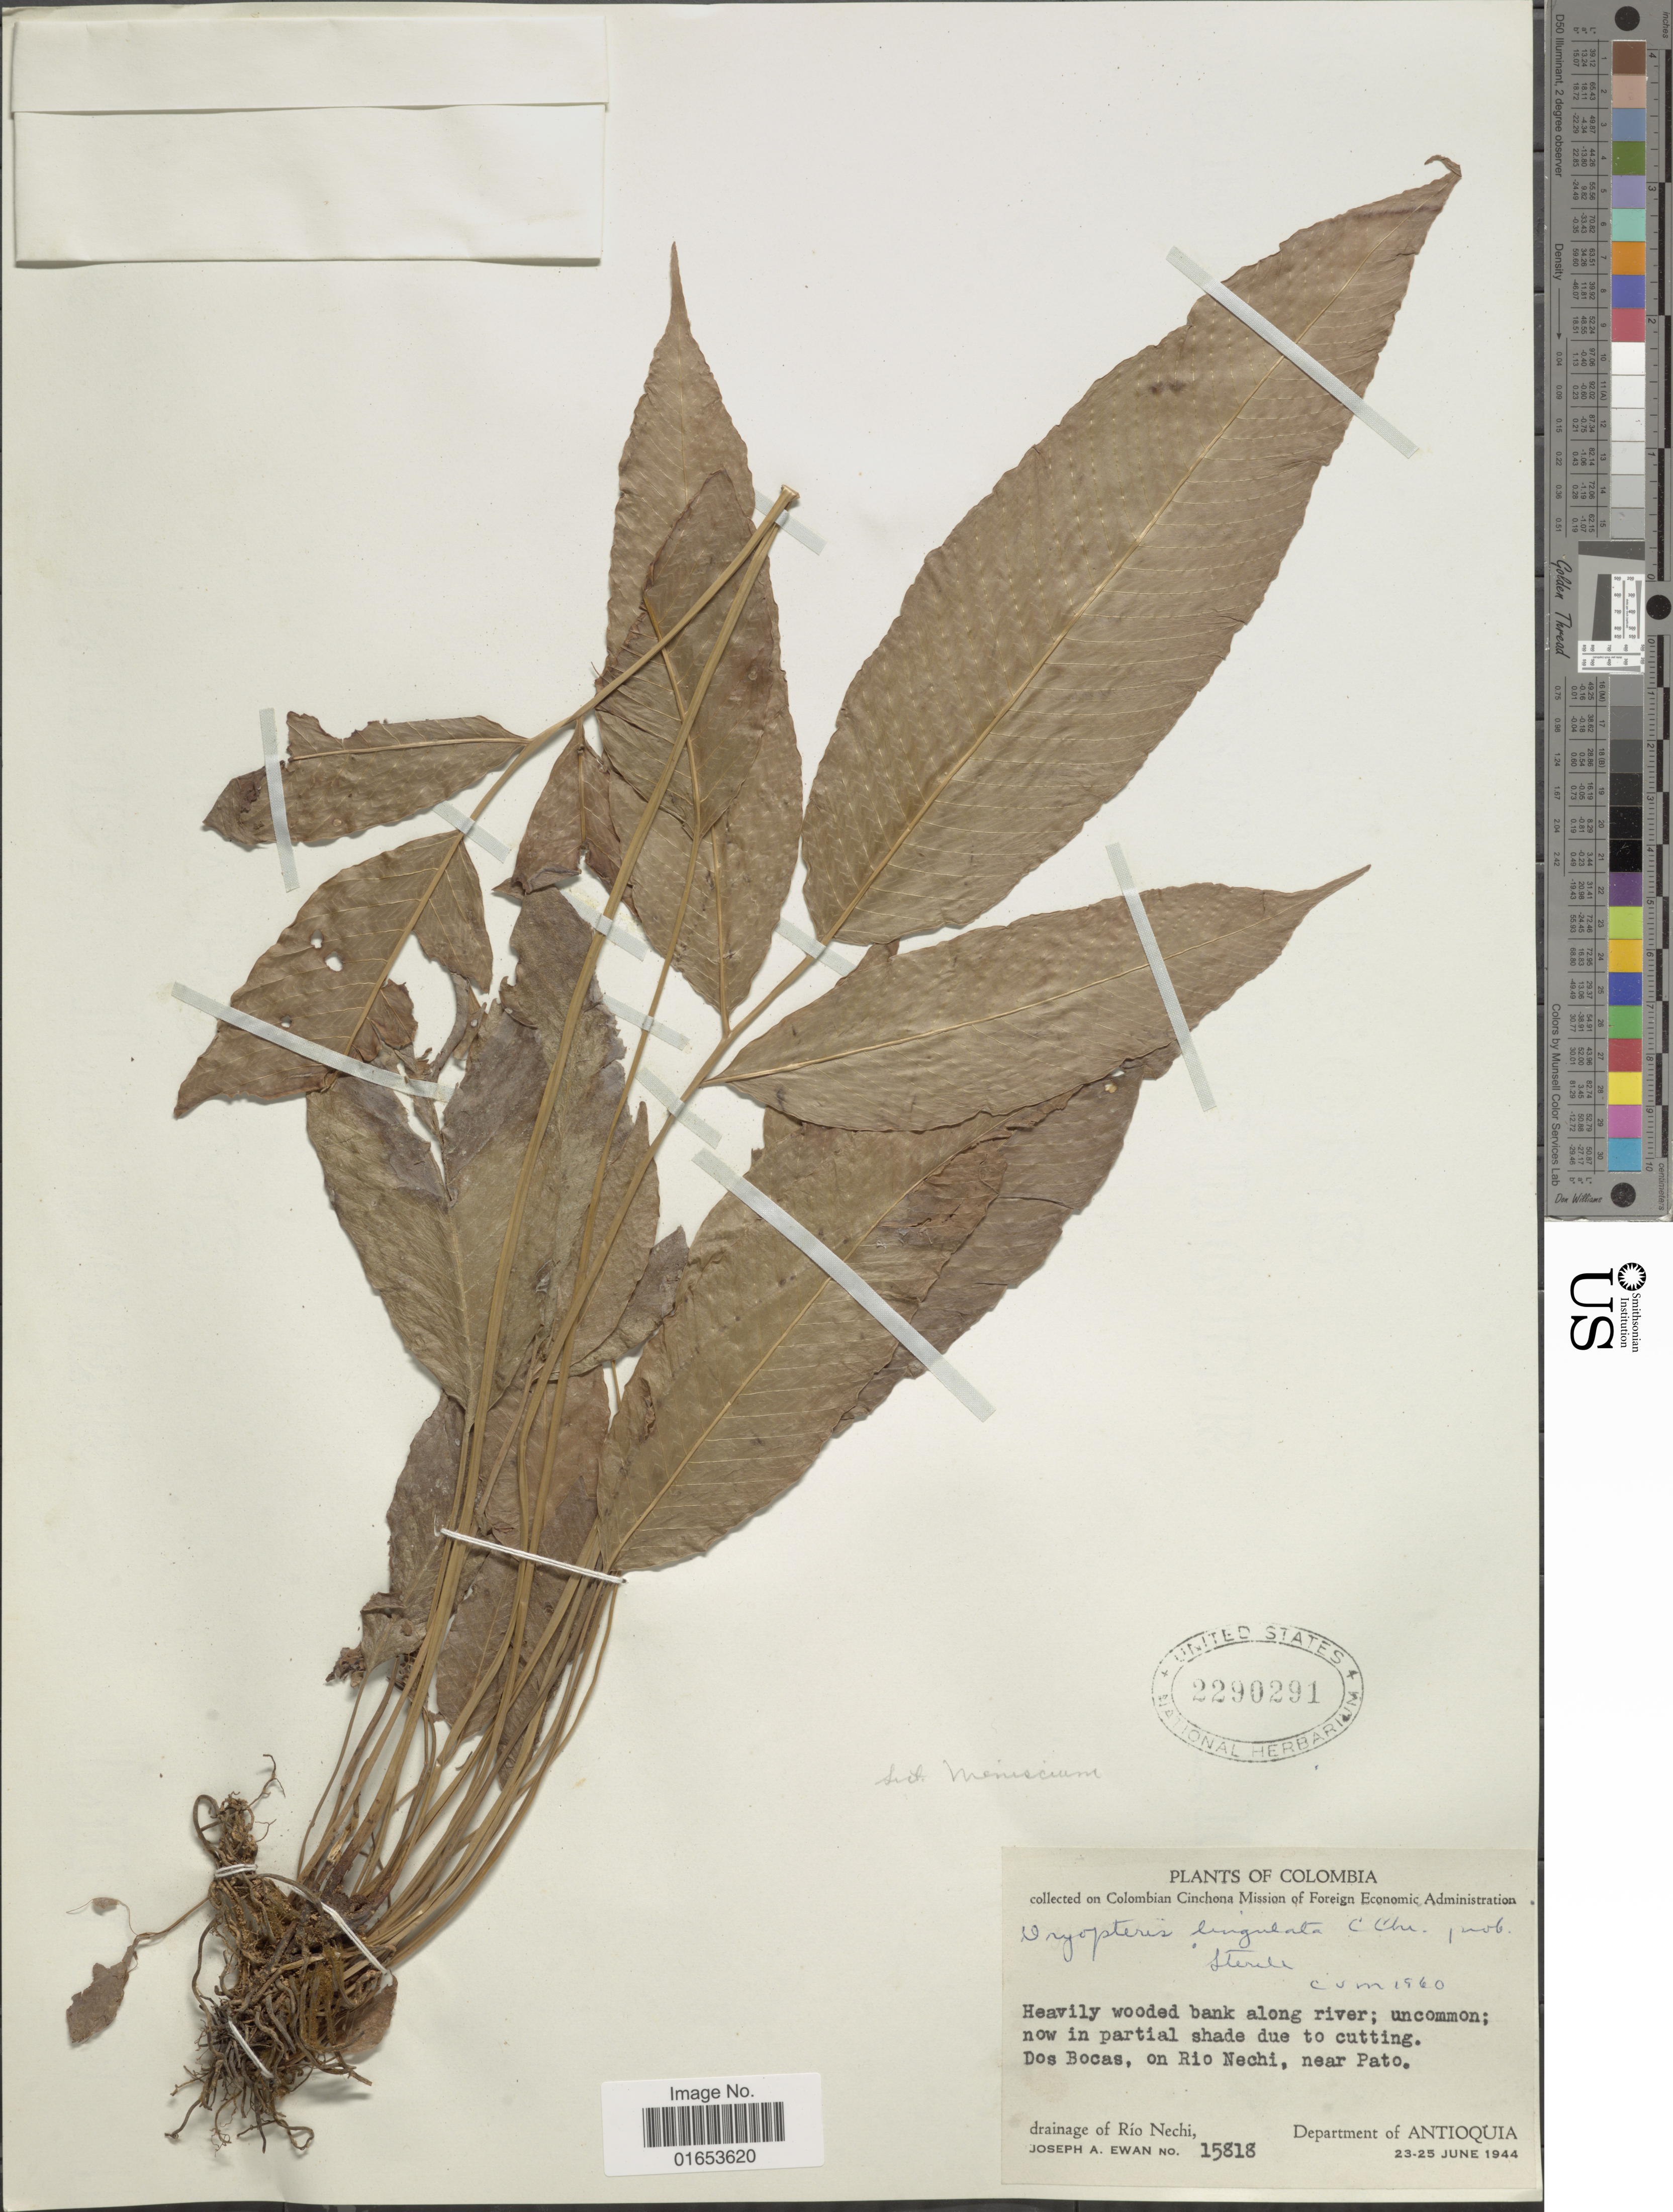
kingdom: Plantae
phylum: Tracheophyta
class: Polypodiopsida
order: Polypodiales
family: Thelypteridaceae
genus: Meniscium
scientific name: Meniscium lingulatum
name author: (C. Chr.) Pic. Serm.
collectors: J. A. Ewan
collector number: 15818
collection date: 1944-06-23/1944-06-25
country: Colombia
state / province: Antioquia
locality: Dos Bocas, on Rio Nechi, near Pato. drainage of Río Nechi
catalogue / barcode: US 2290291